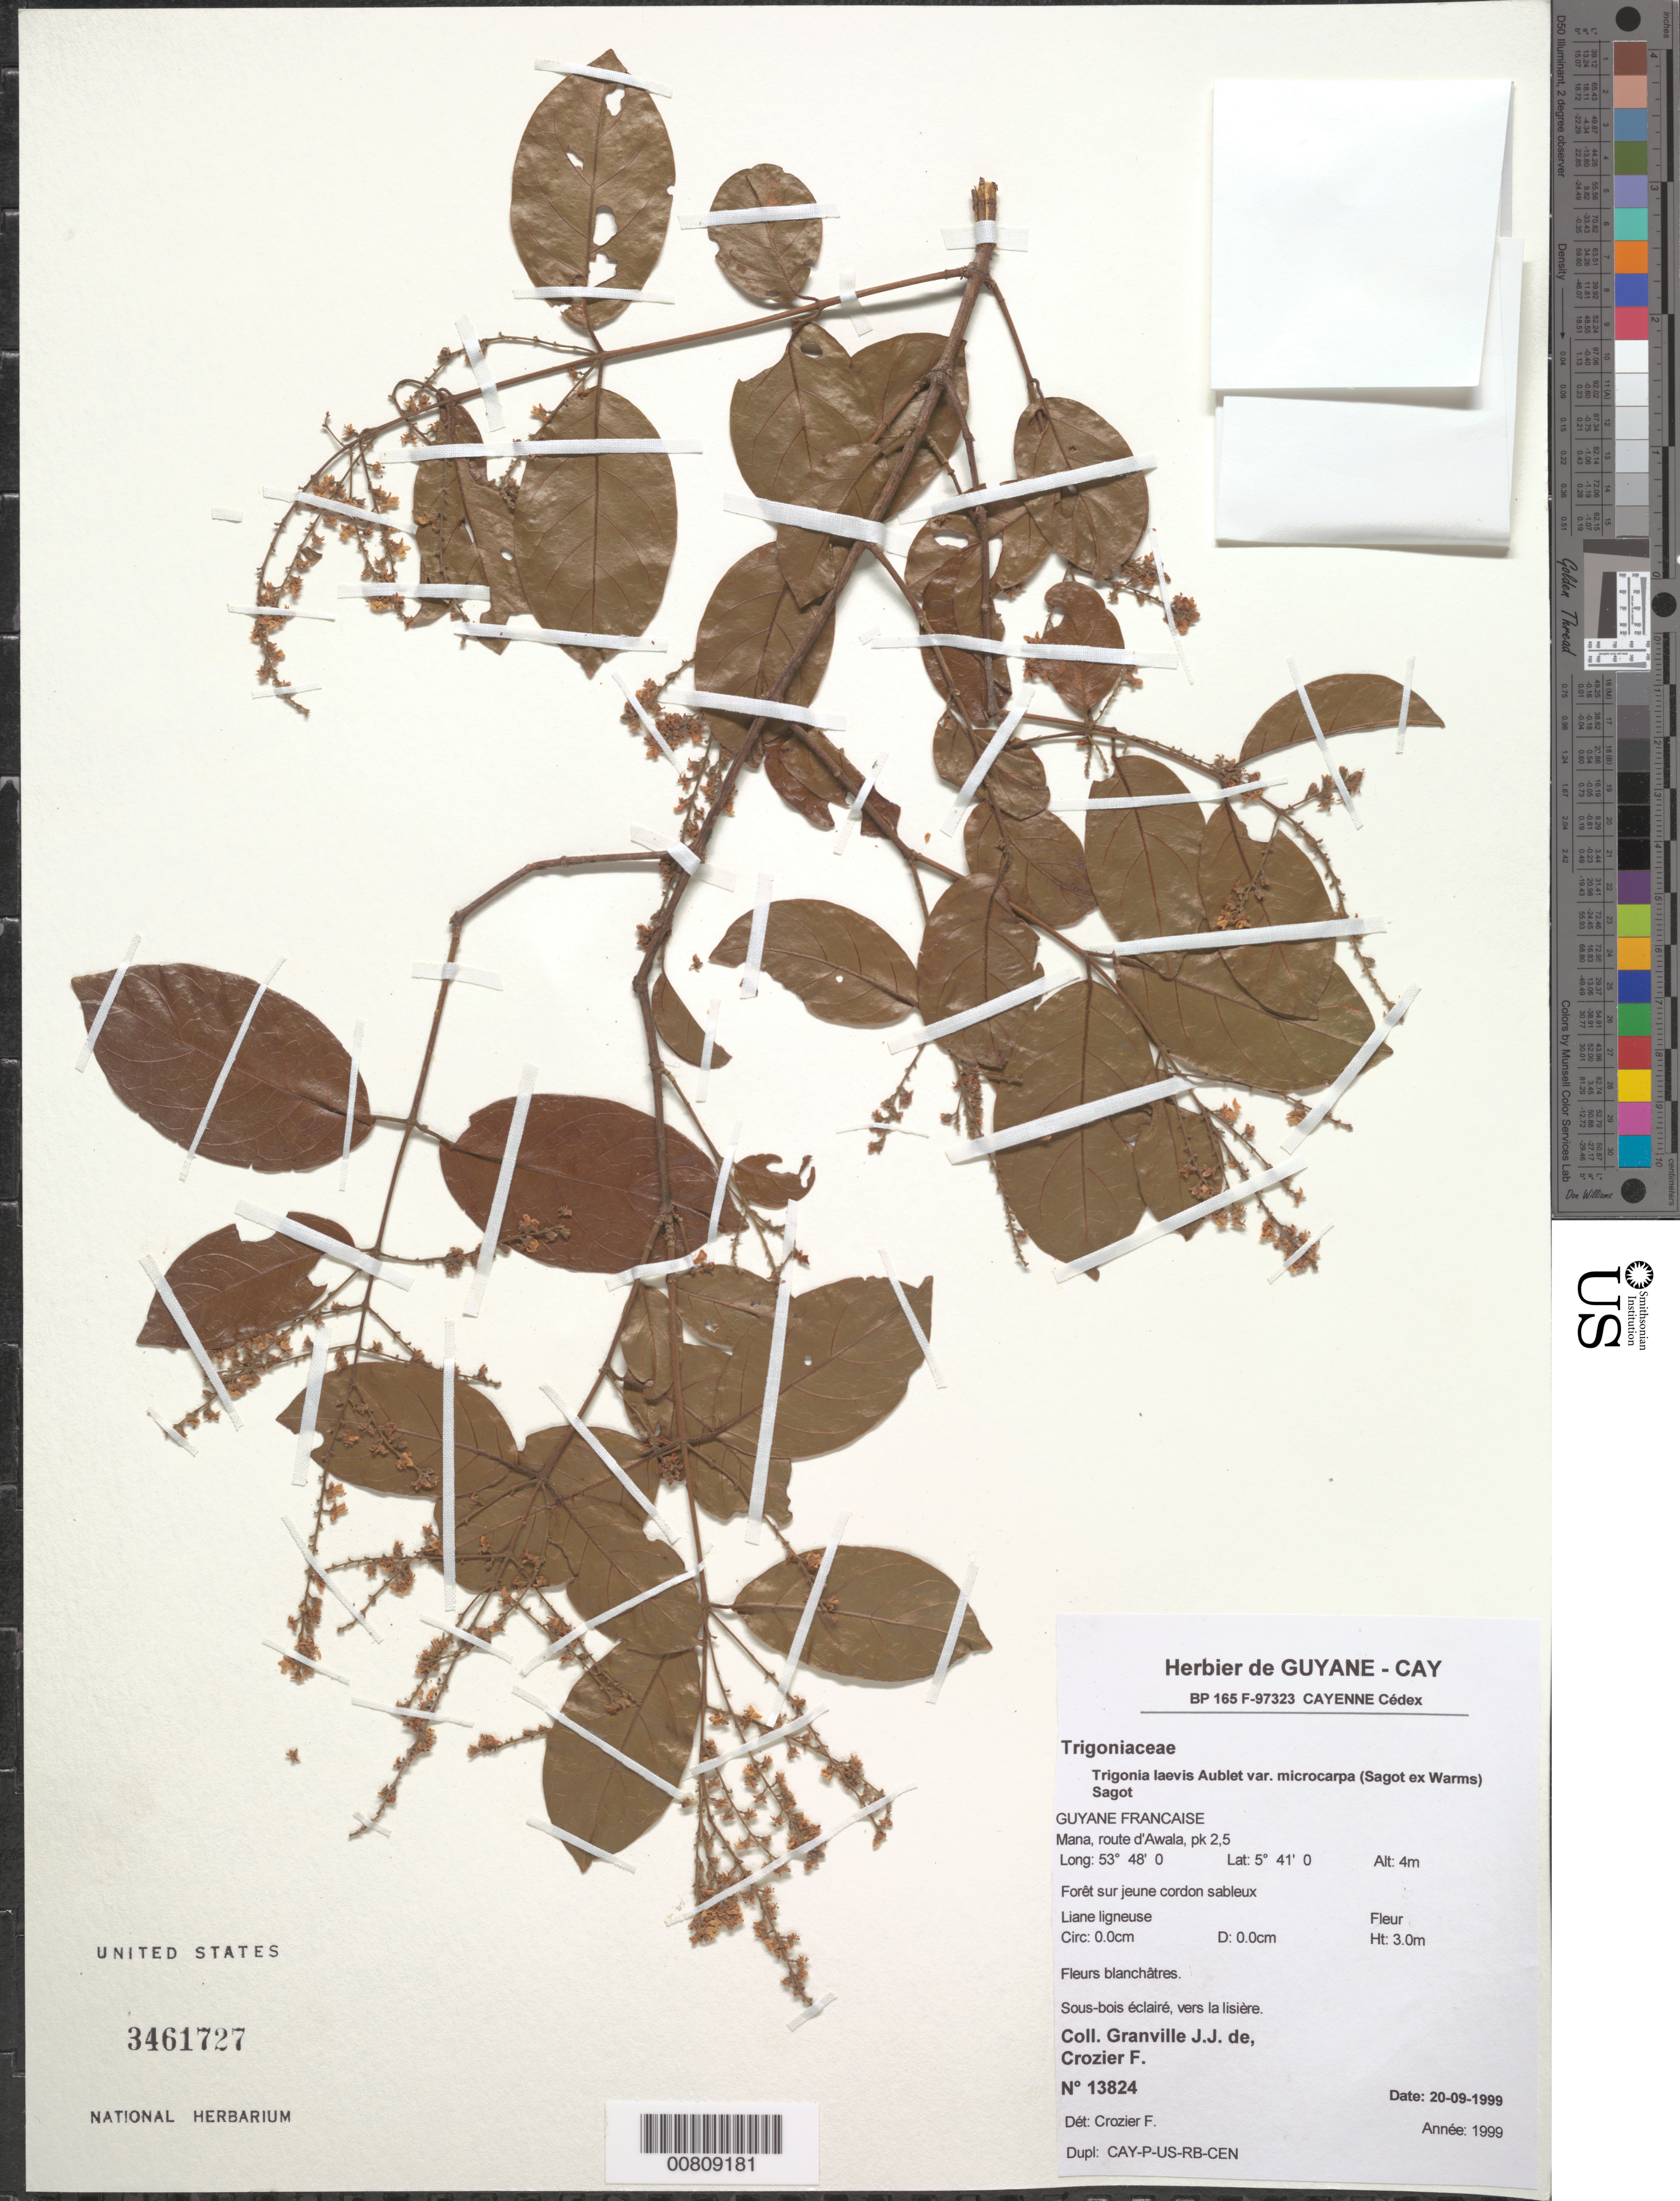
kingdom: Plantae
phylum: Tracheophyta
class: Magnoliopsida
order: Malpighiales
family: Trigoniaceae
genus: Trigonia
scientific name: Trigonia laevis var. microcarpa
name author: (Sagot ex Warm.) Sagot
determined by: Crozier, F.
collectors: J.-J. de Granville & F. Crozier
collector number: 13824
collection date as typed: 20-Sep-99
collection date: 1999-09-20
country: French Guiana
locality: Mana, route d'Awala, pk 2.5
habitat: Forêt sur jeune cordon sableux. Sous-bois eclaire, vers la lisière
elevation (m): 4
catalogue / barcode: US 3461727